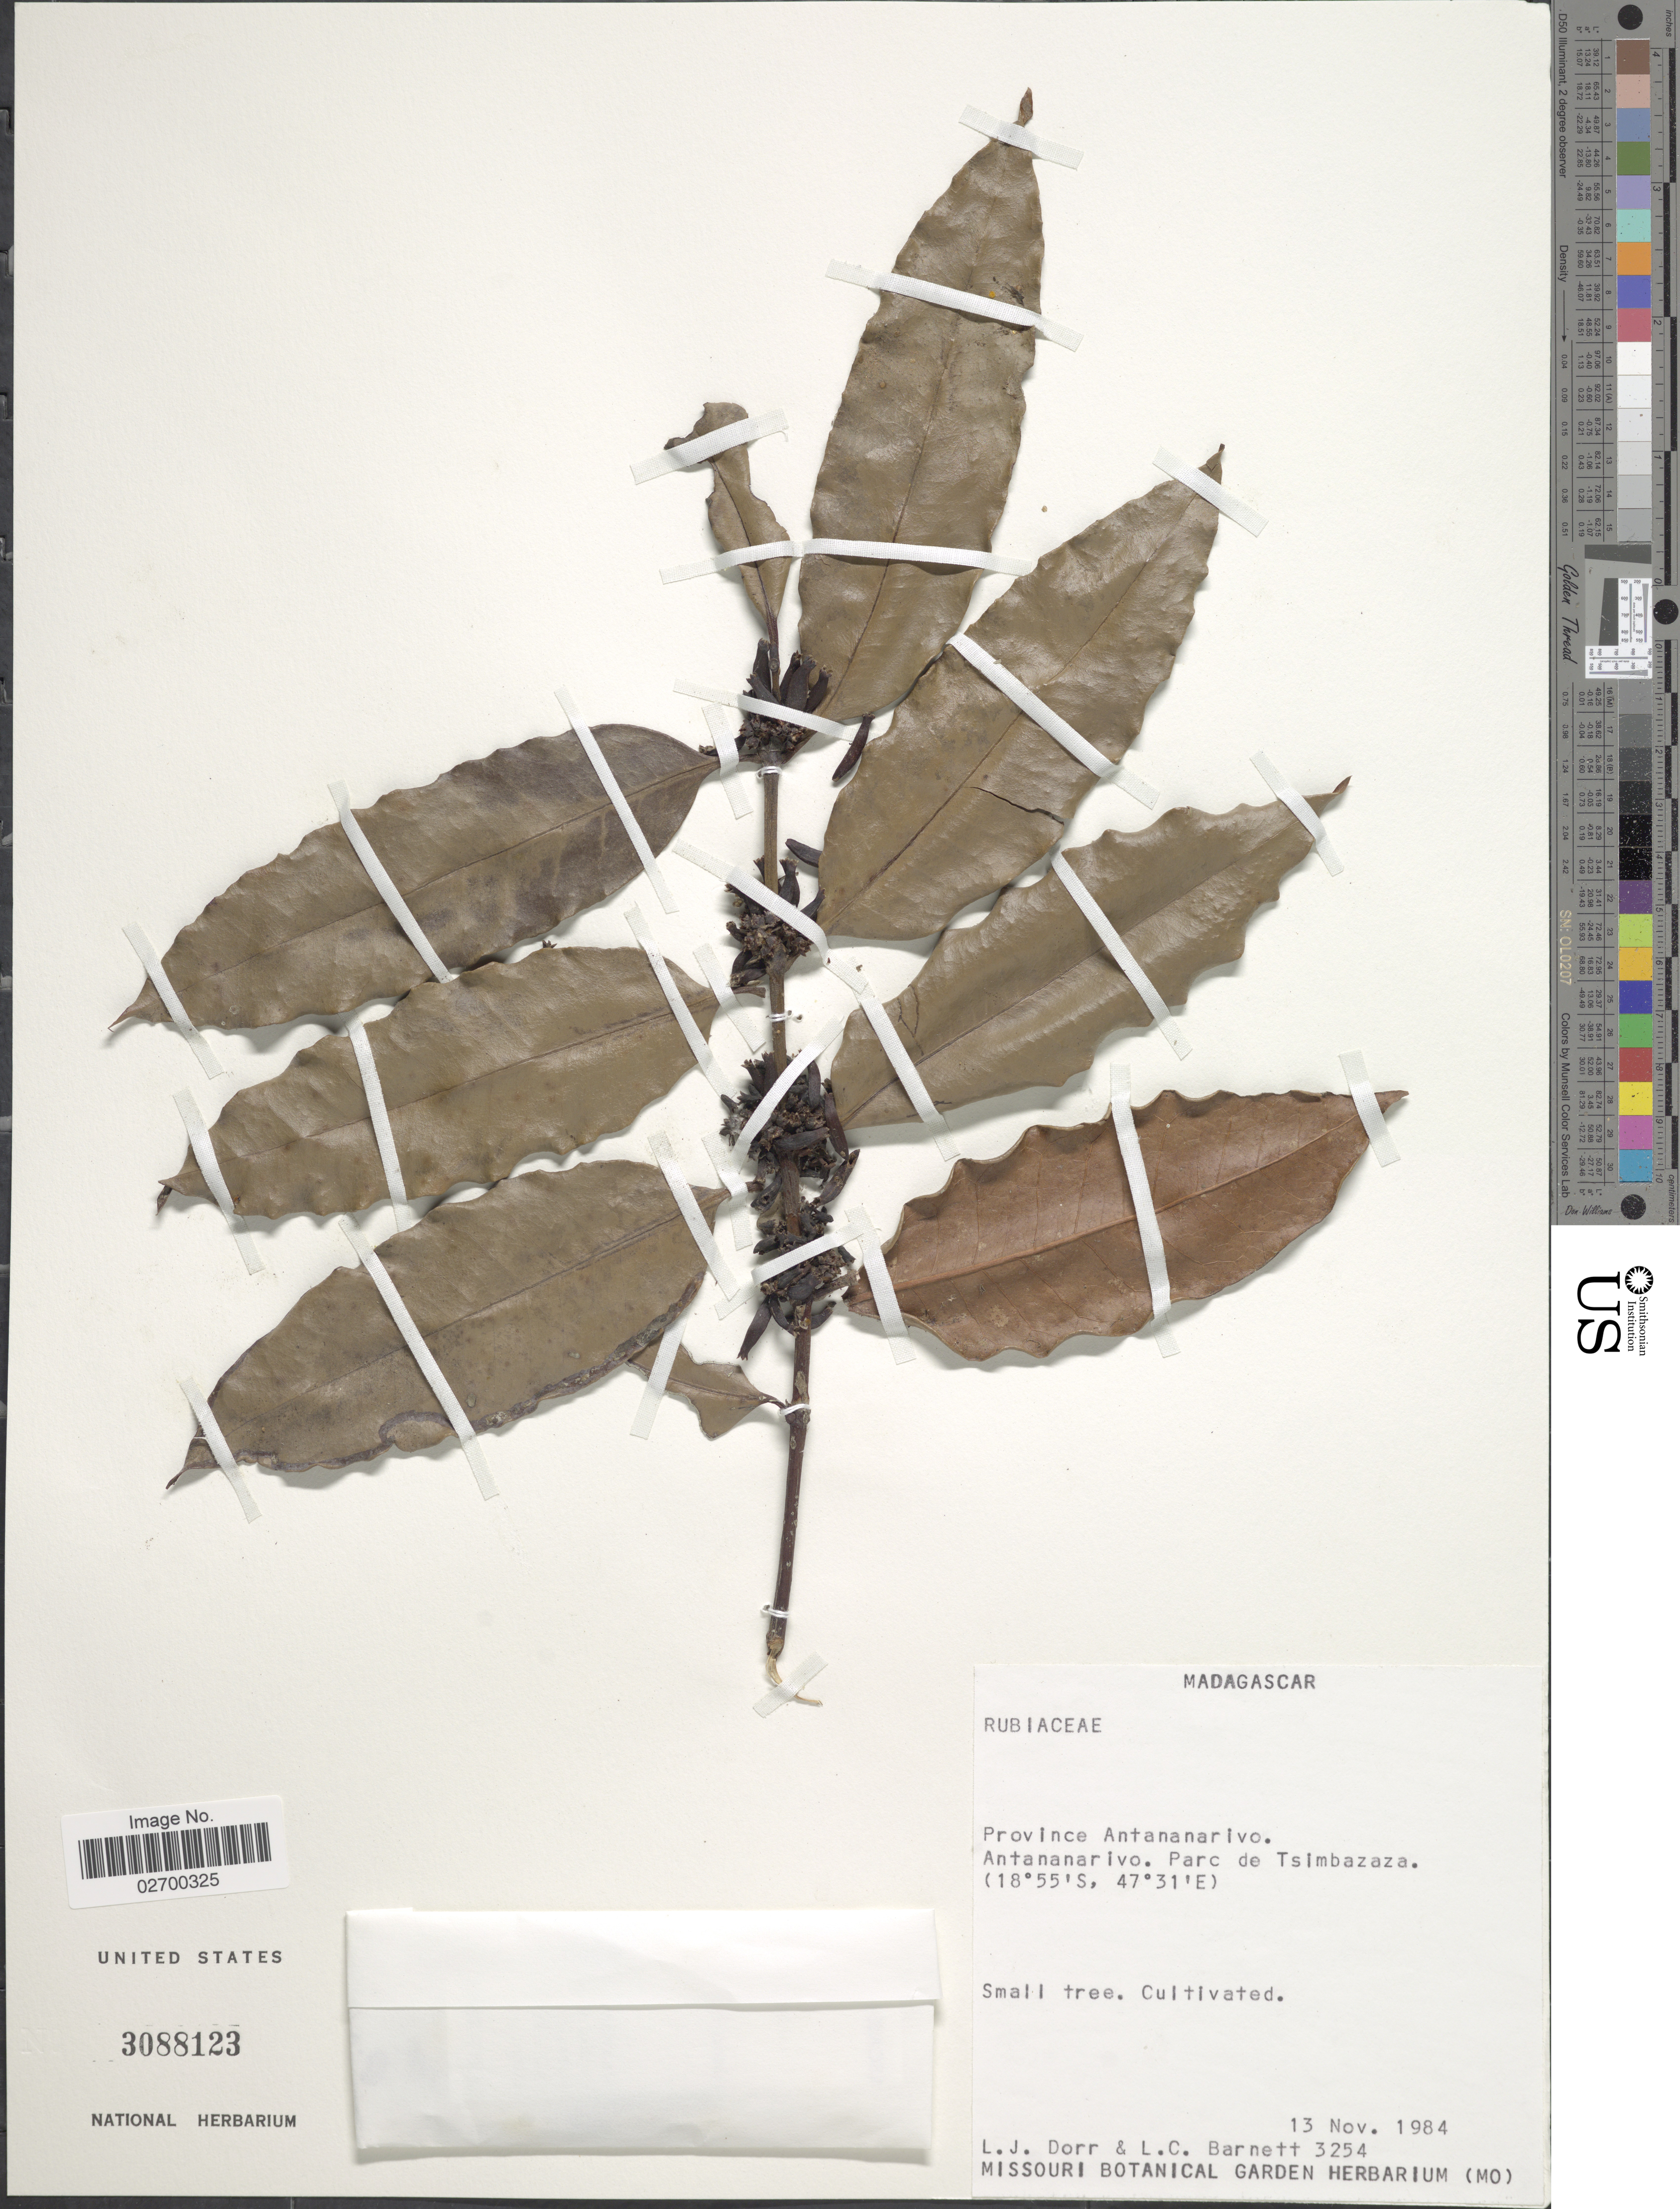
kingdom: Plantae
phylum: Tracheophyta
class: Magnoliopsida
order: Gentianales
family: Rubiaceae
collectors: L. J. Dorr & L. C. Barnett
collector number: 3254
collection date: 1984-11-13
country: Madagascar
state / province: Analamanga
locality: Antananarivo. Parc de Tsimbazaza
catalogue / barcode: US 3088123